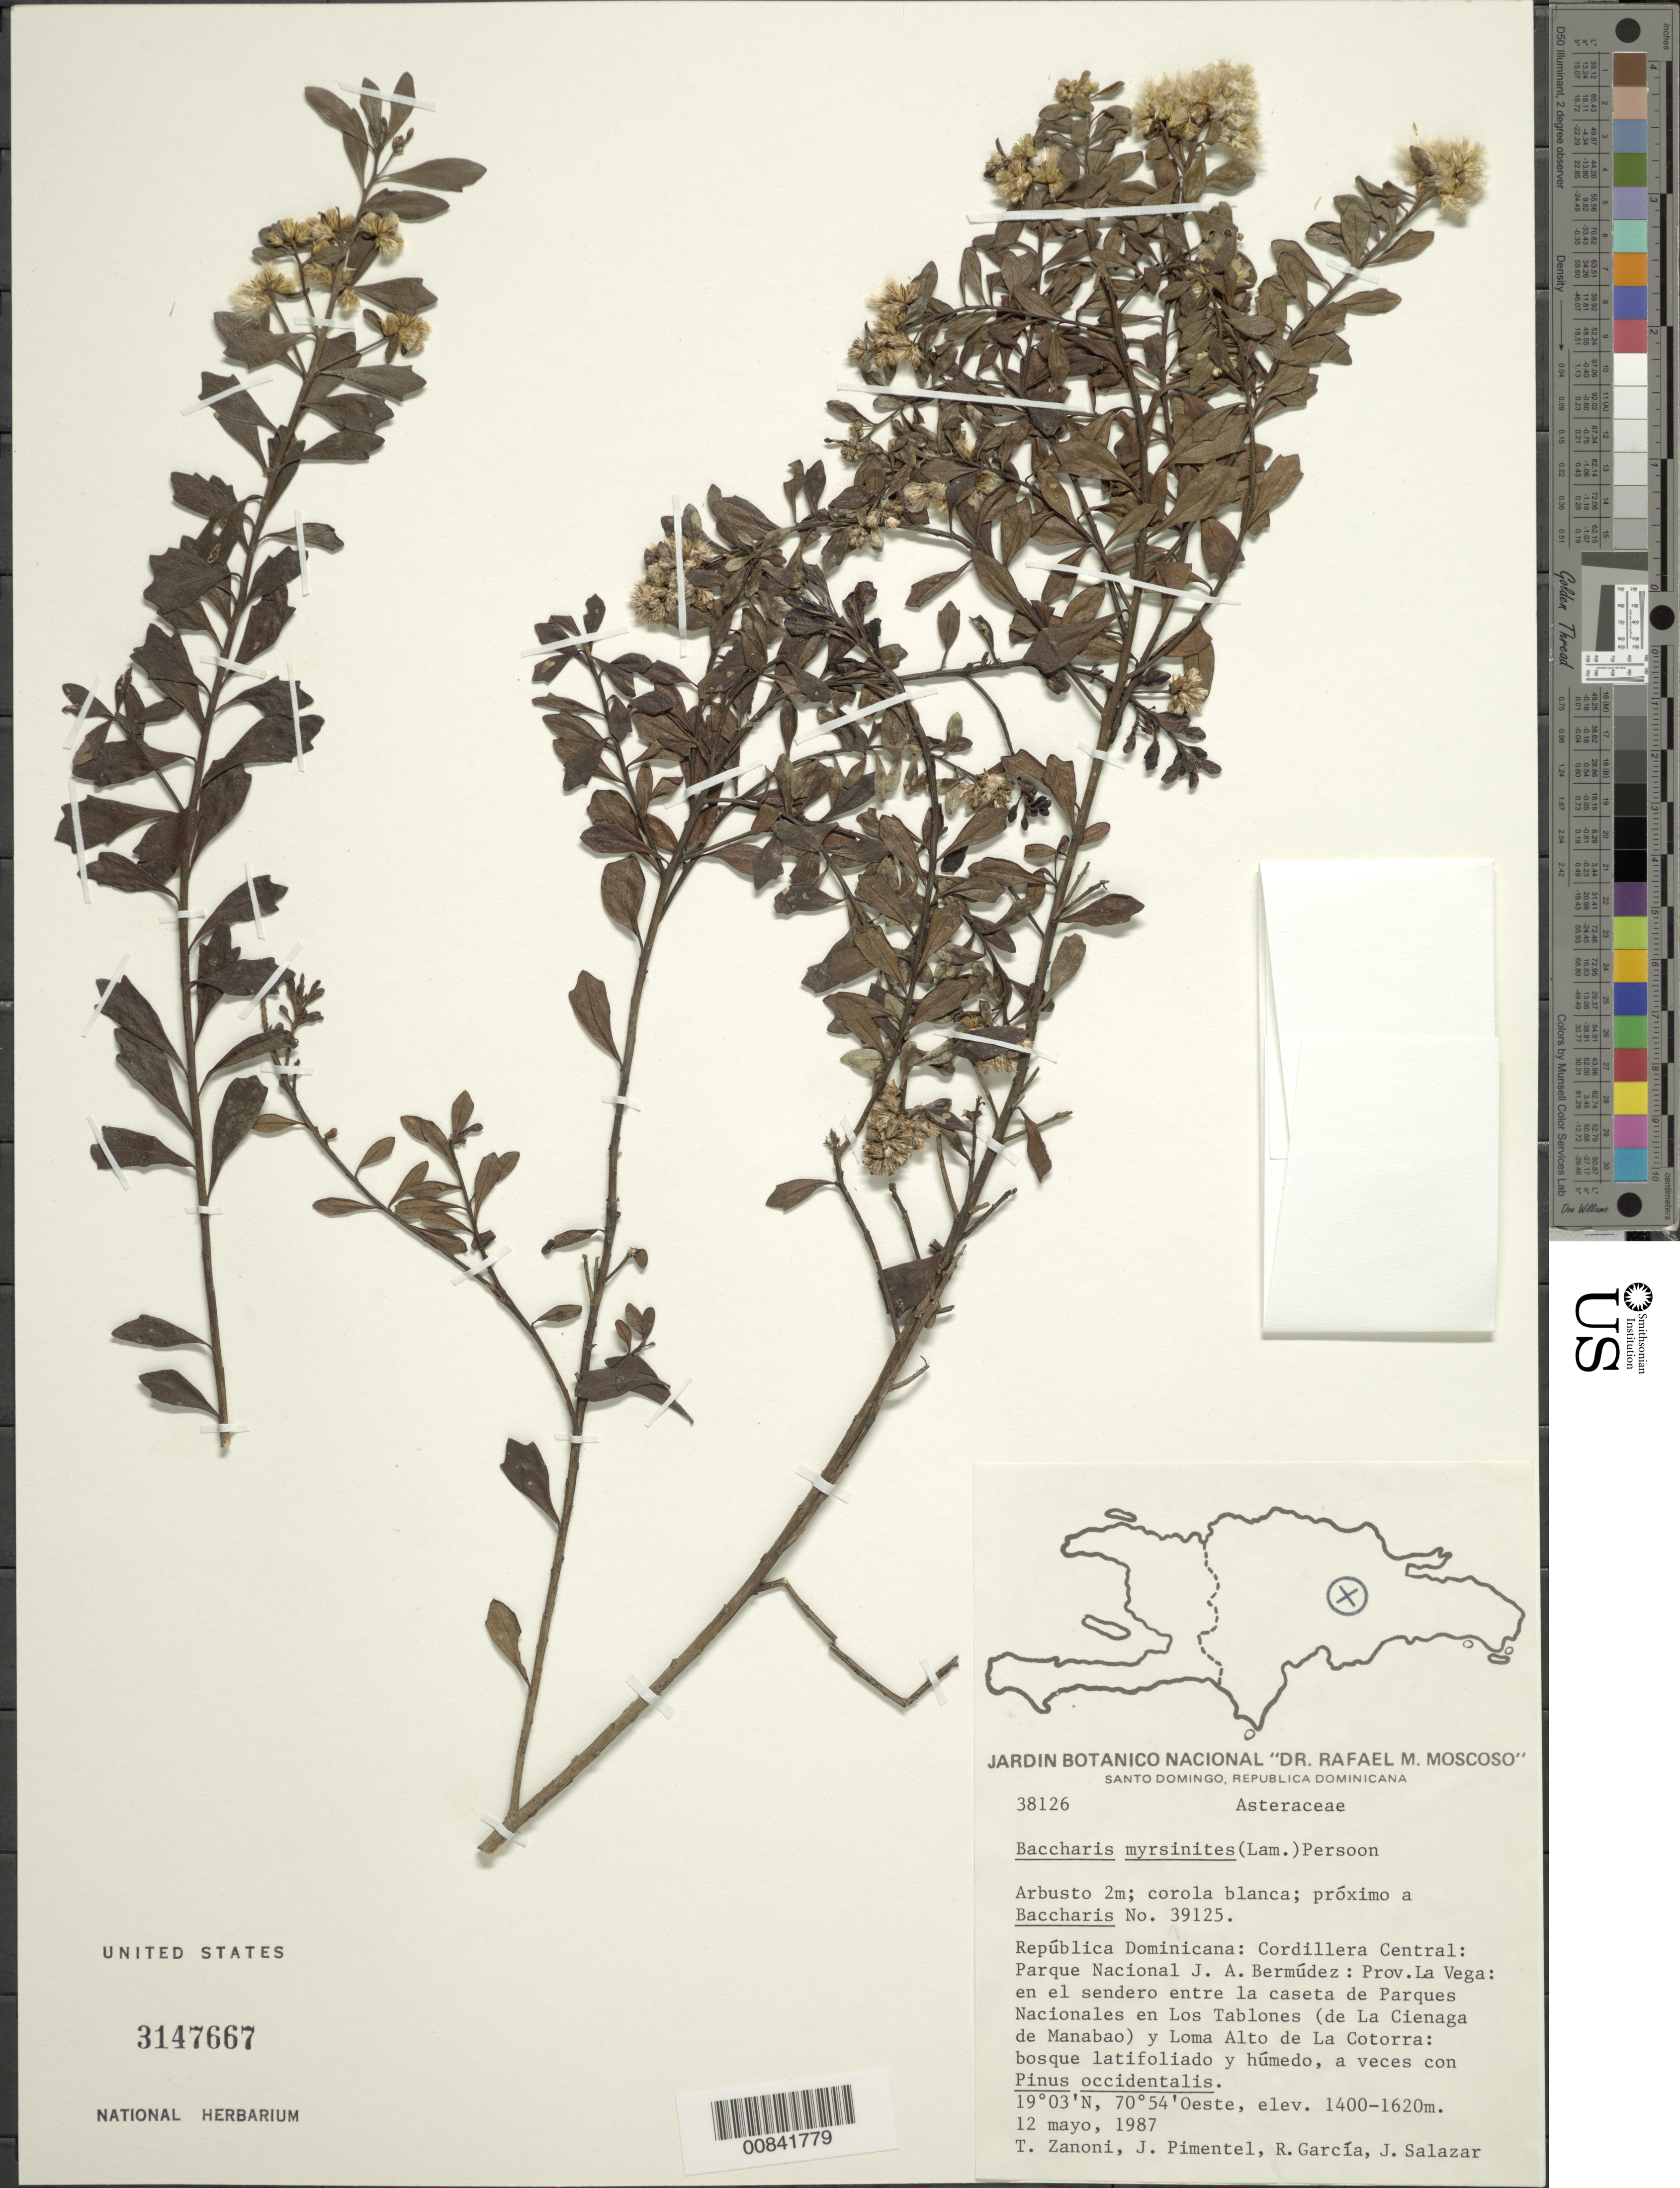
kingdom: Plantae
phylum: Tracheophyta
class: Magnoliopsida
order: Asterales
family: Asteraceae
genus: Baccharis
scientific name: Baccharis myrsinites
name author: Pers.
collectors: T. A. Zanoni, J. Pimentel, R. G. García & J. Salazar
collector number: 38126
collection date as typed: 12 May 1987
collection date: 1987-05-12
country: Dominican Republic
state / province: La Vega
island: Hispaniola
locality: Parque Nacional J.A. Bermúdez, en el sendero entred la caseta de Parques Nacionales en Los Tablones (de La Cienaga de Manabao) y Loma Alto de La Cotorra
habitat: Bosque latifoliado y húmedo, a veces con Pinus occidentalis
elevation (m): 1400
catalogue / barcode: US 3147667